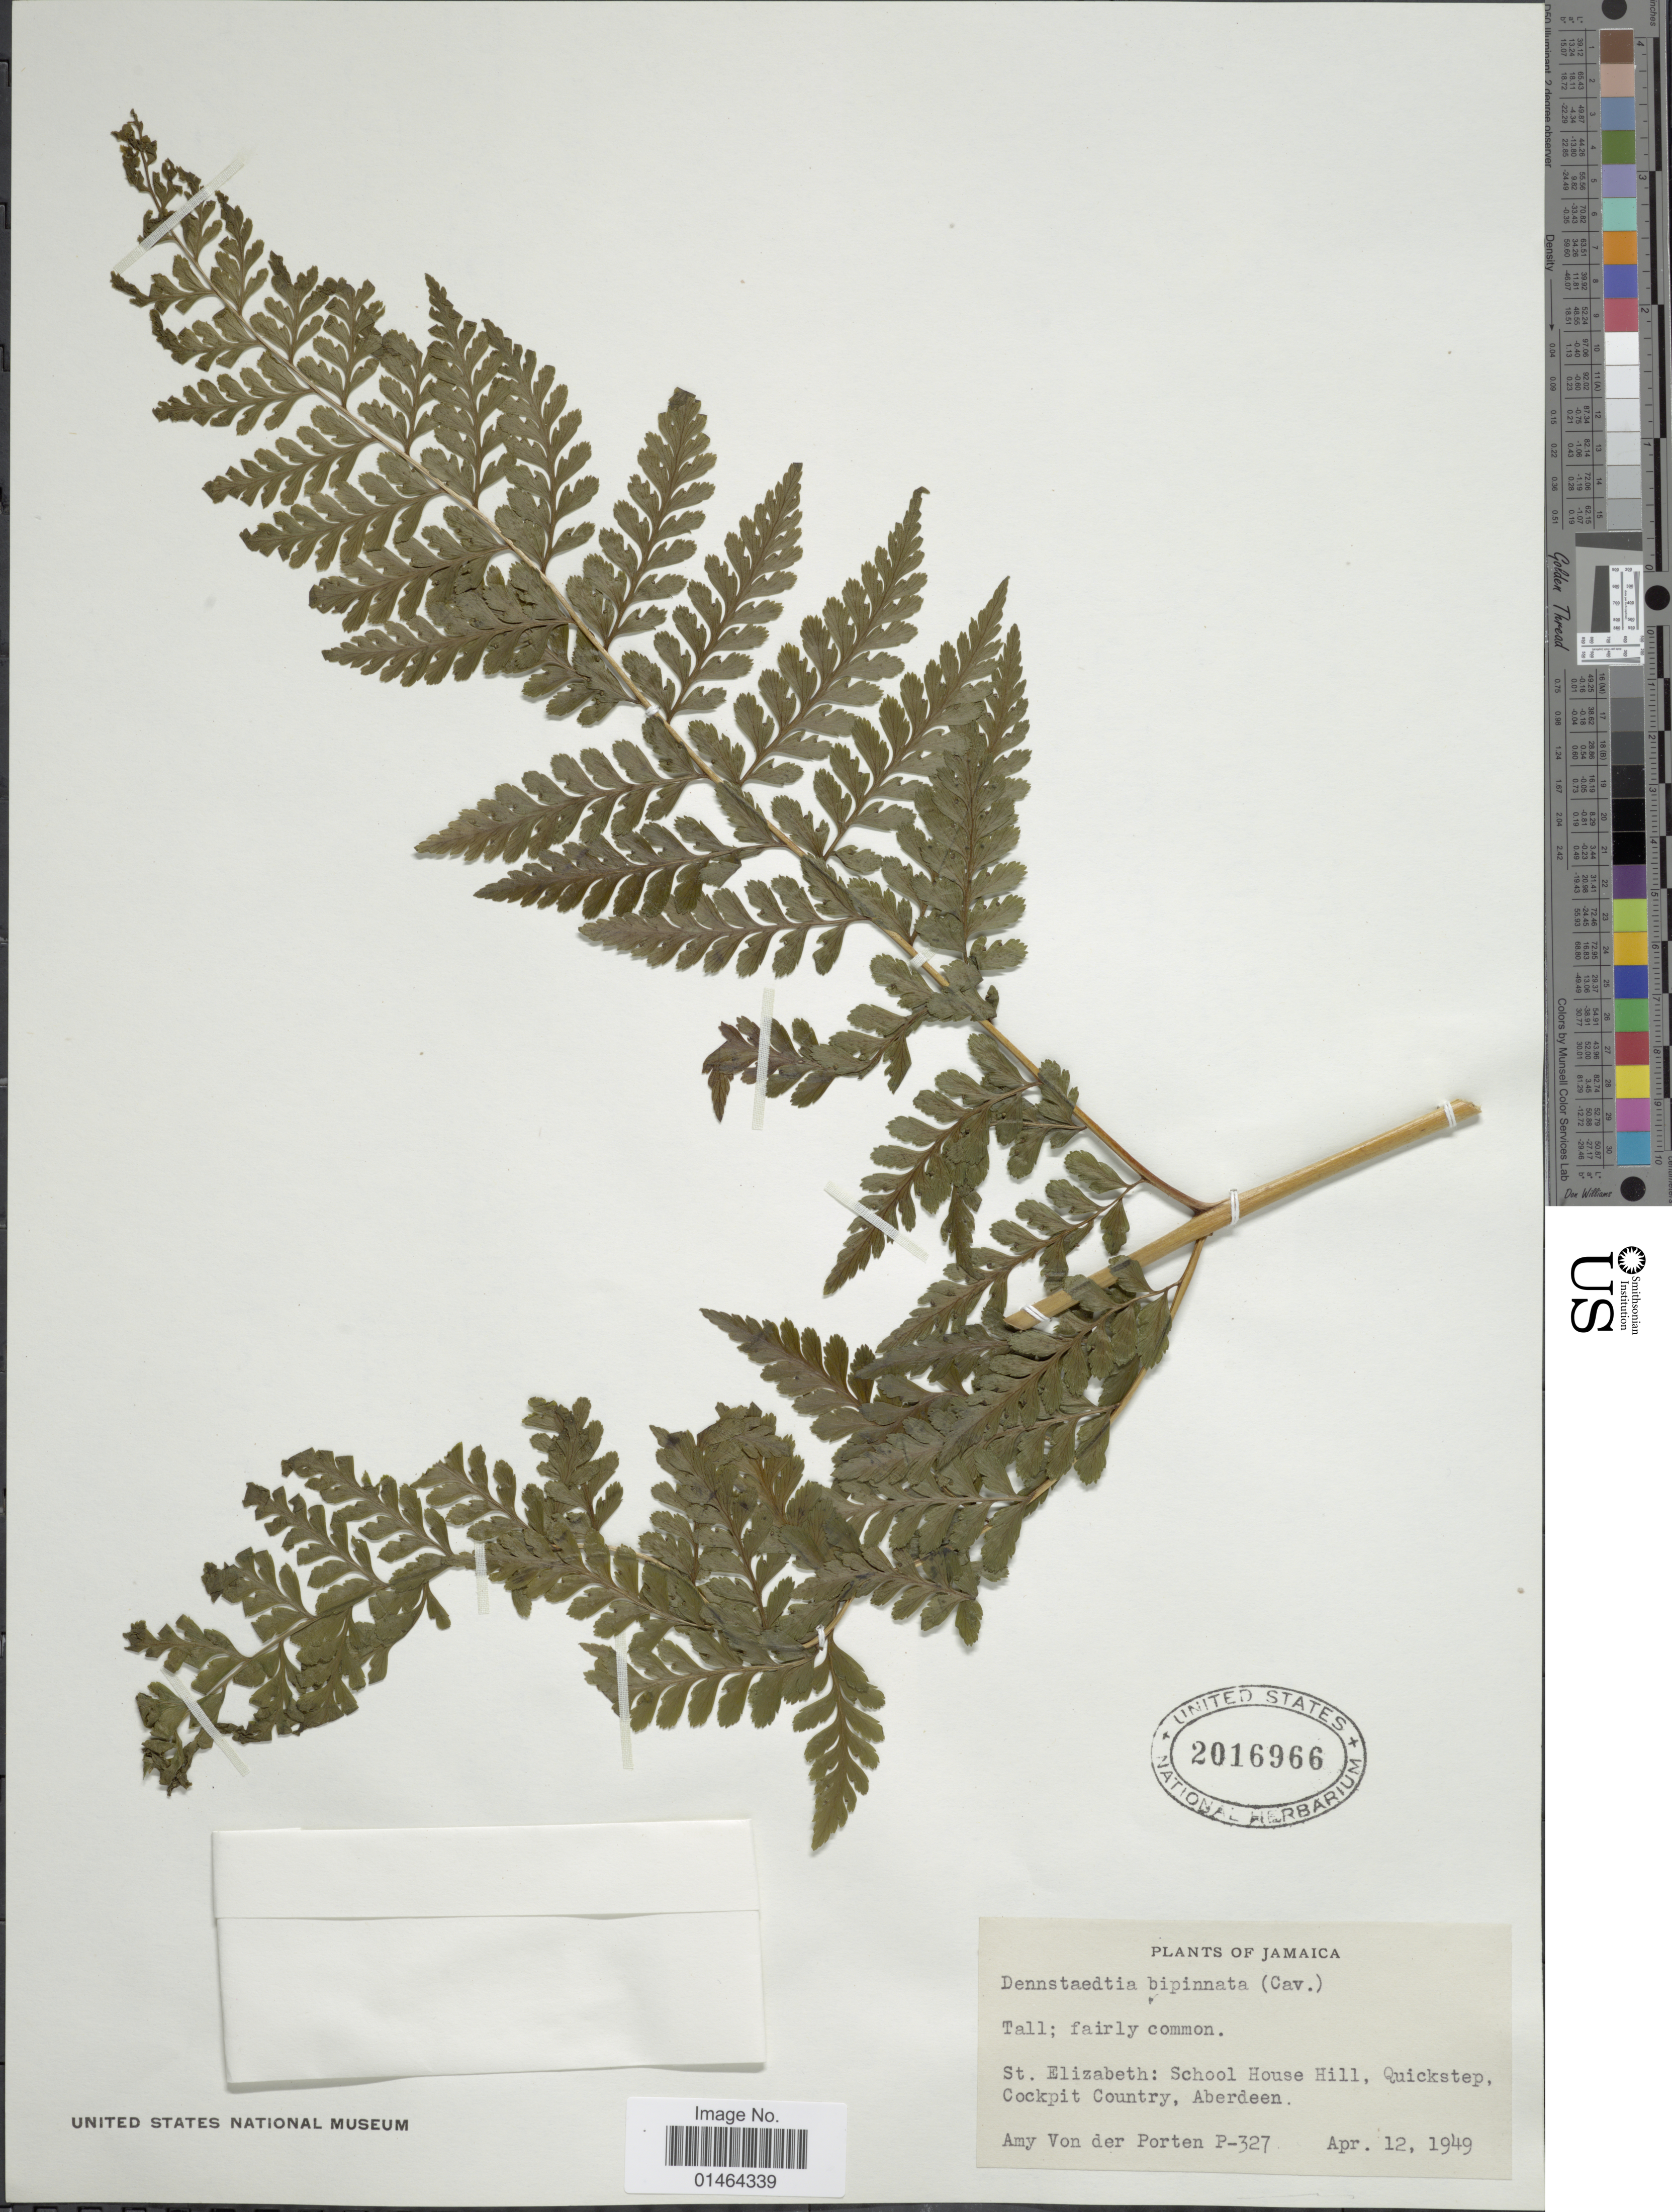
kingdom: Plantae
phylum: Tracheophyta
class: Polypodiopsida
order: Polypodiales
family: Dennstaedtiaceae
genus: Dennstaedtia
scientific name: Dennstaedtia bipinnata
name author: (Cav.) Maxon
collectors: A. von der Porten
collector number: P-327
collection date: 1949-04-12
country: Jamaica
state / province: Saint Elizabeth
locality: School House Hill, Quickstep, Cockpit Country, Aberdeen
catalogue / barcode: US 2016966